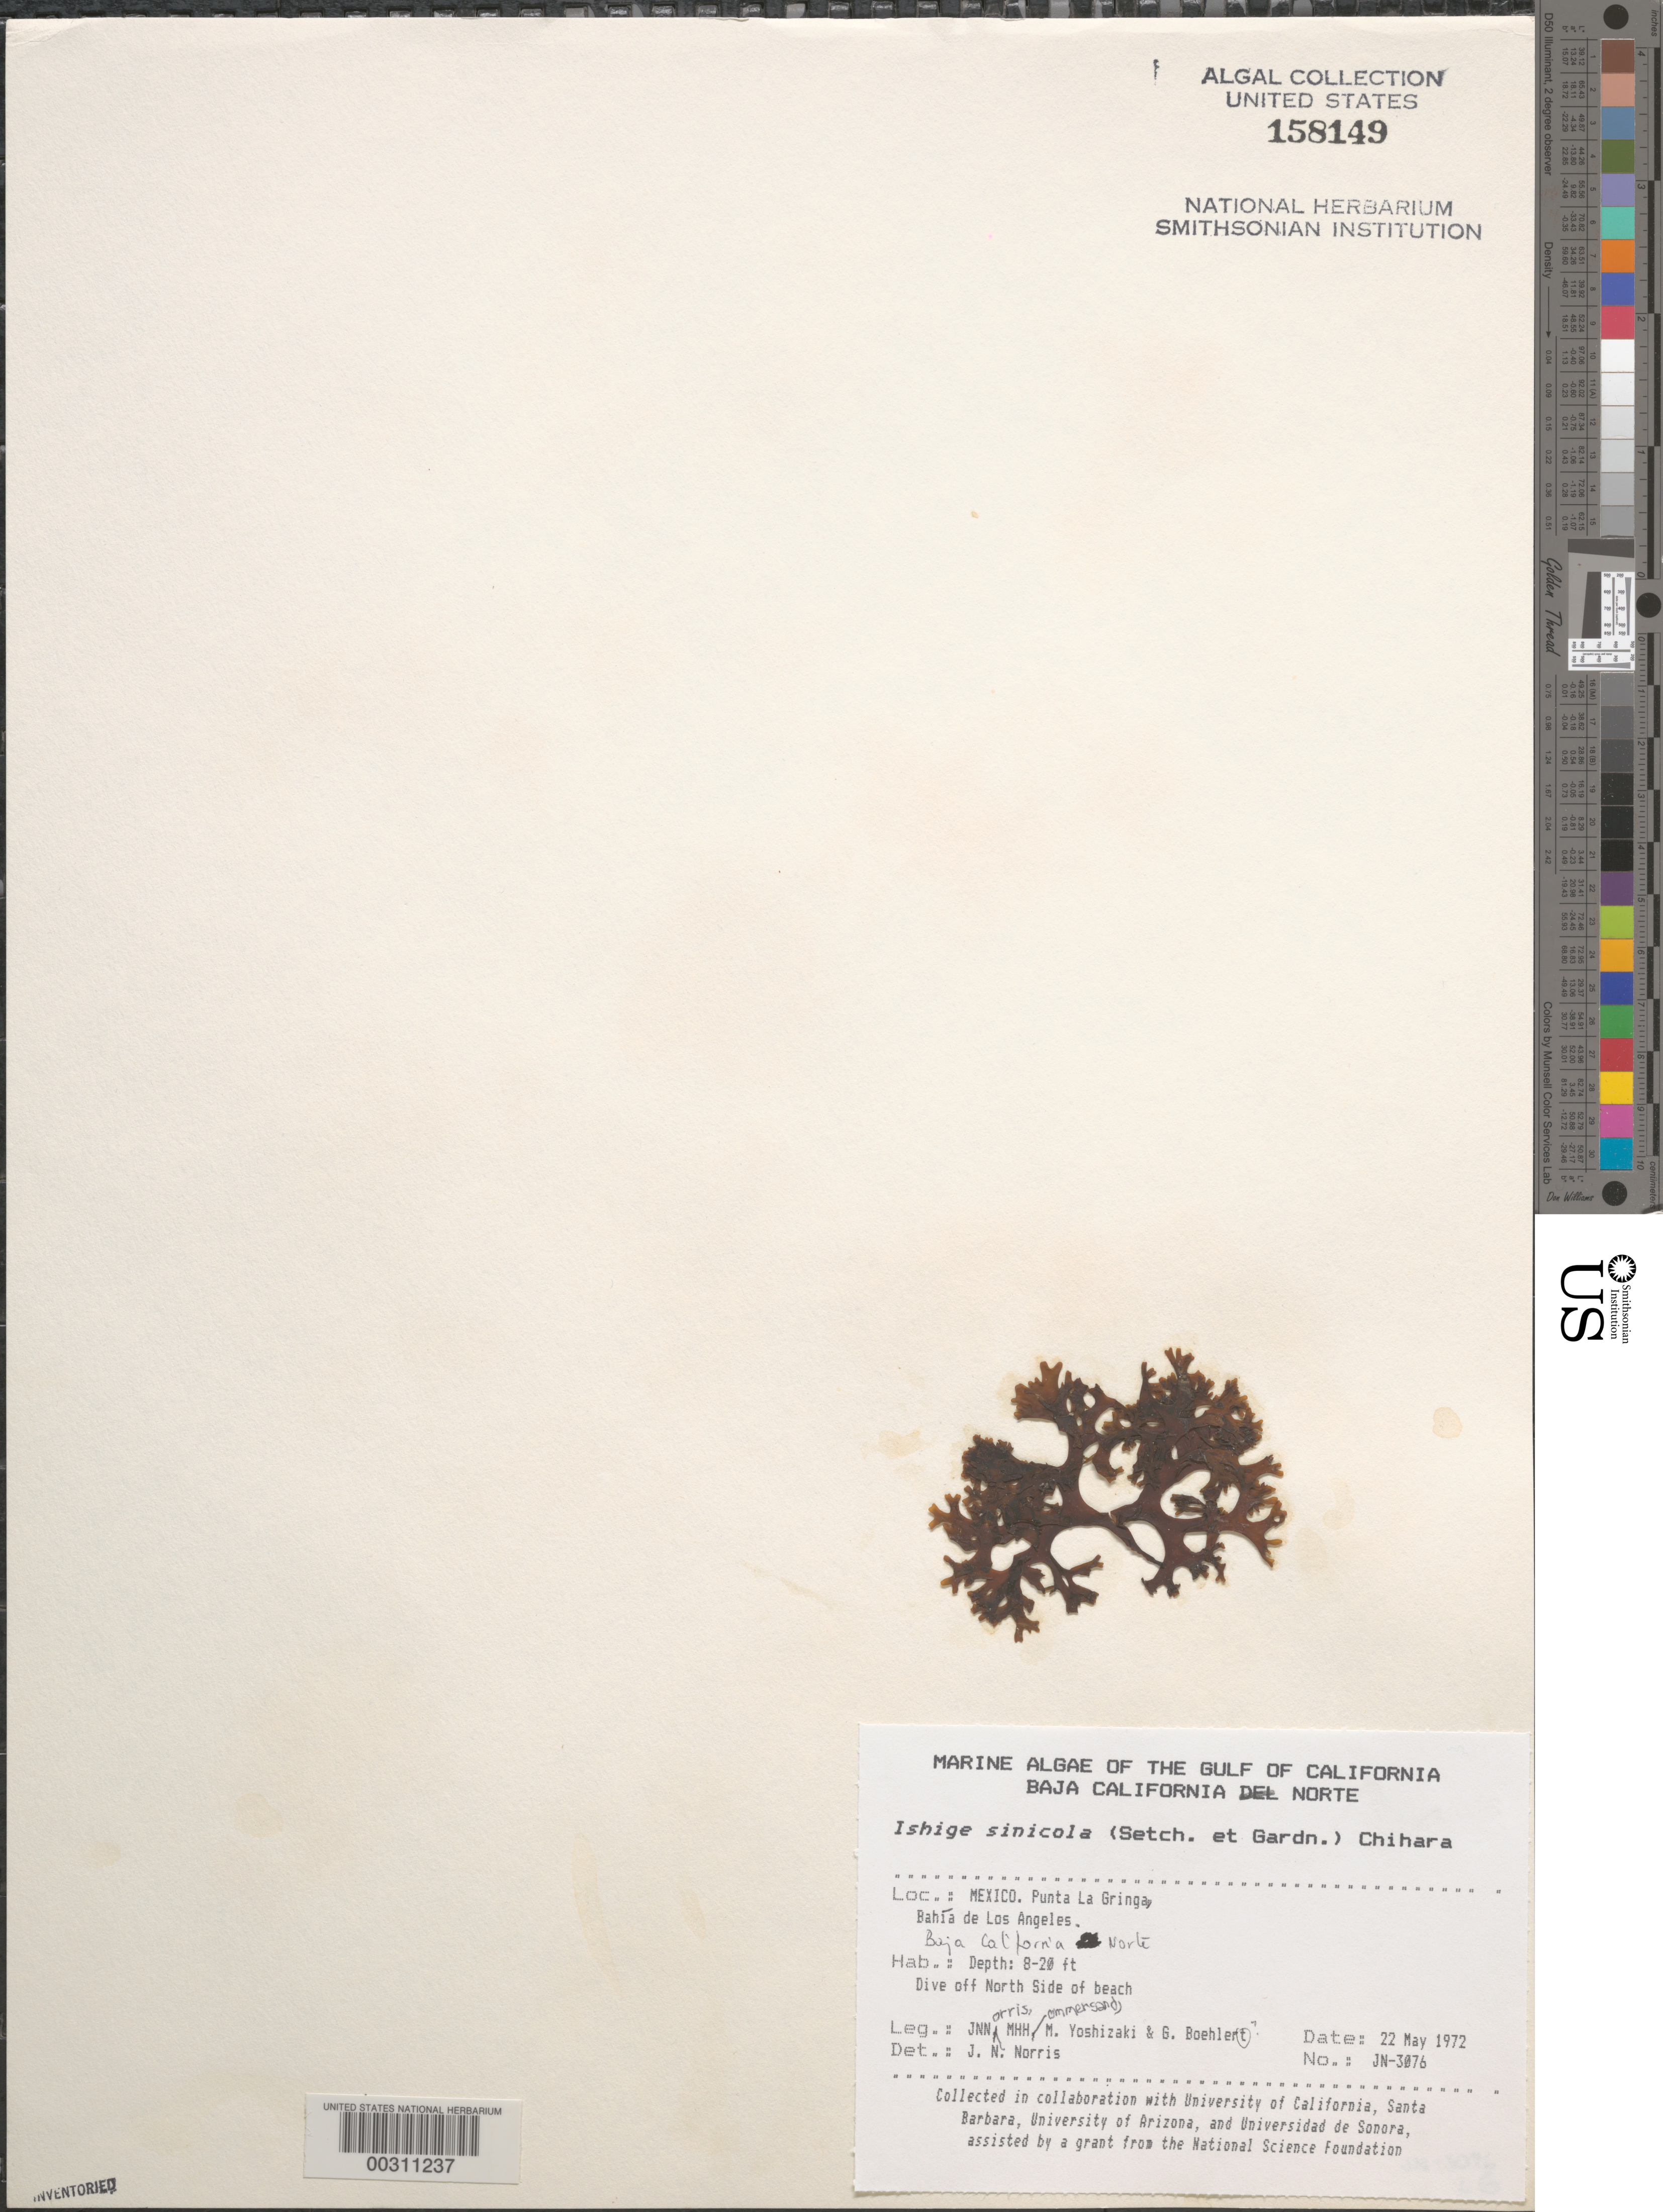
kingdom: Chromista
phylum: Ochrophyta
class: Phaeophyceae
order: Ishigeales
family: Ishigeaceae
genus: Ishige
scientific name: Ishige sinicola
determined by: Norris, James N.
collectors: J. N. Norris, M. H. Hommersand, M. Yoshizaki & G. Boehlert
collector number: JN-3076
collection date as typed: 22 May 1972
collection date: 1972-05-22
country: Mexico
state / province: Baja California Norte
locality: Punta La Gringa, Bahia de los Angeles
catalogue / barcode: US 158149